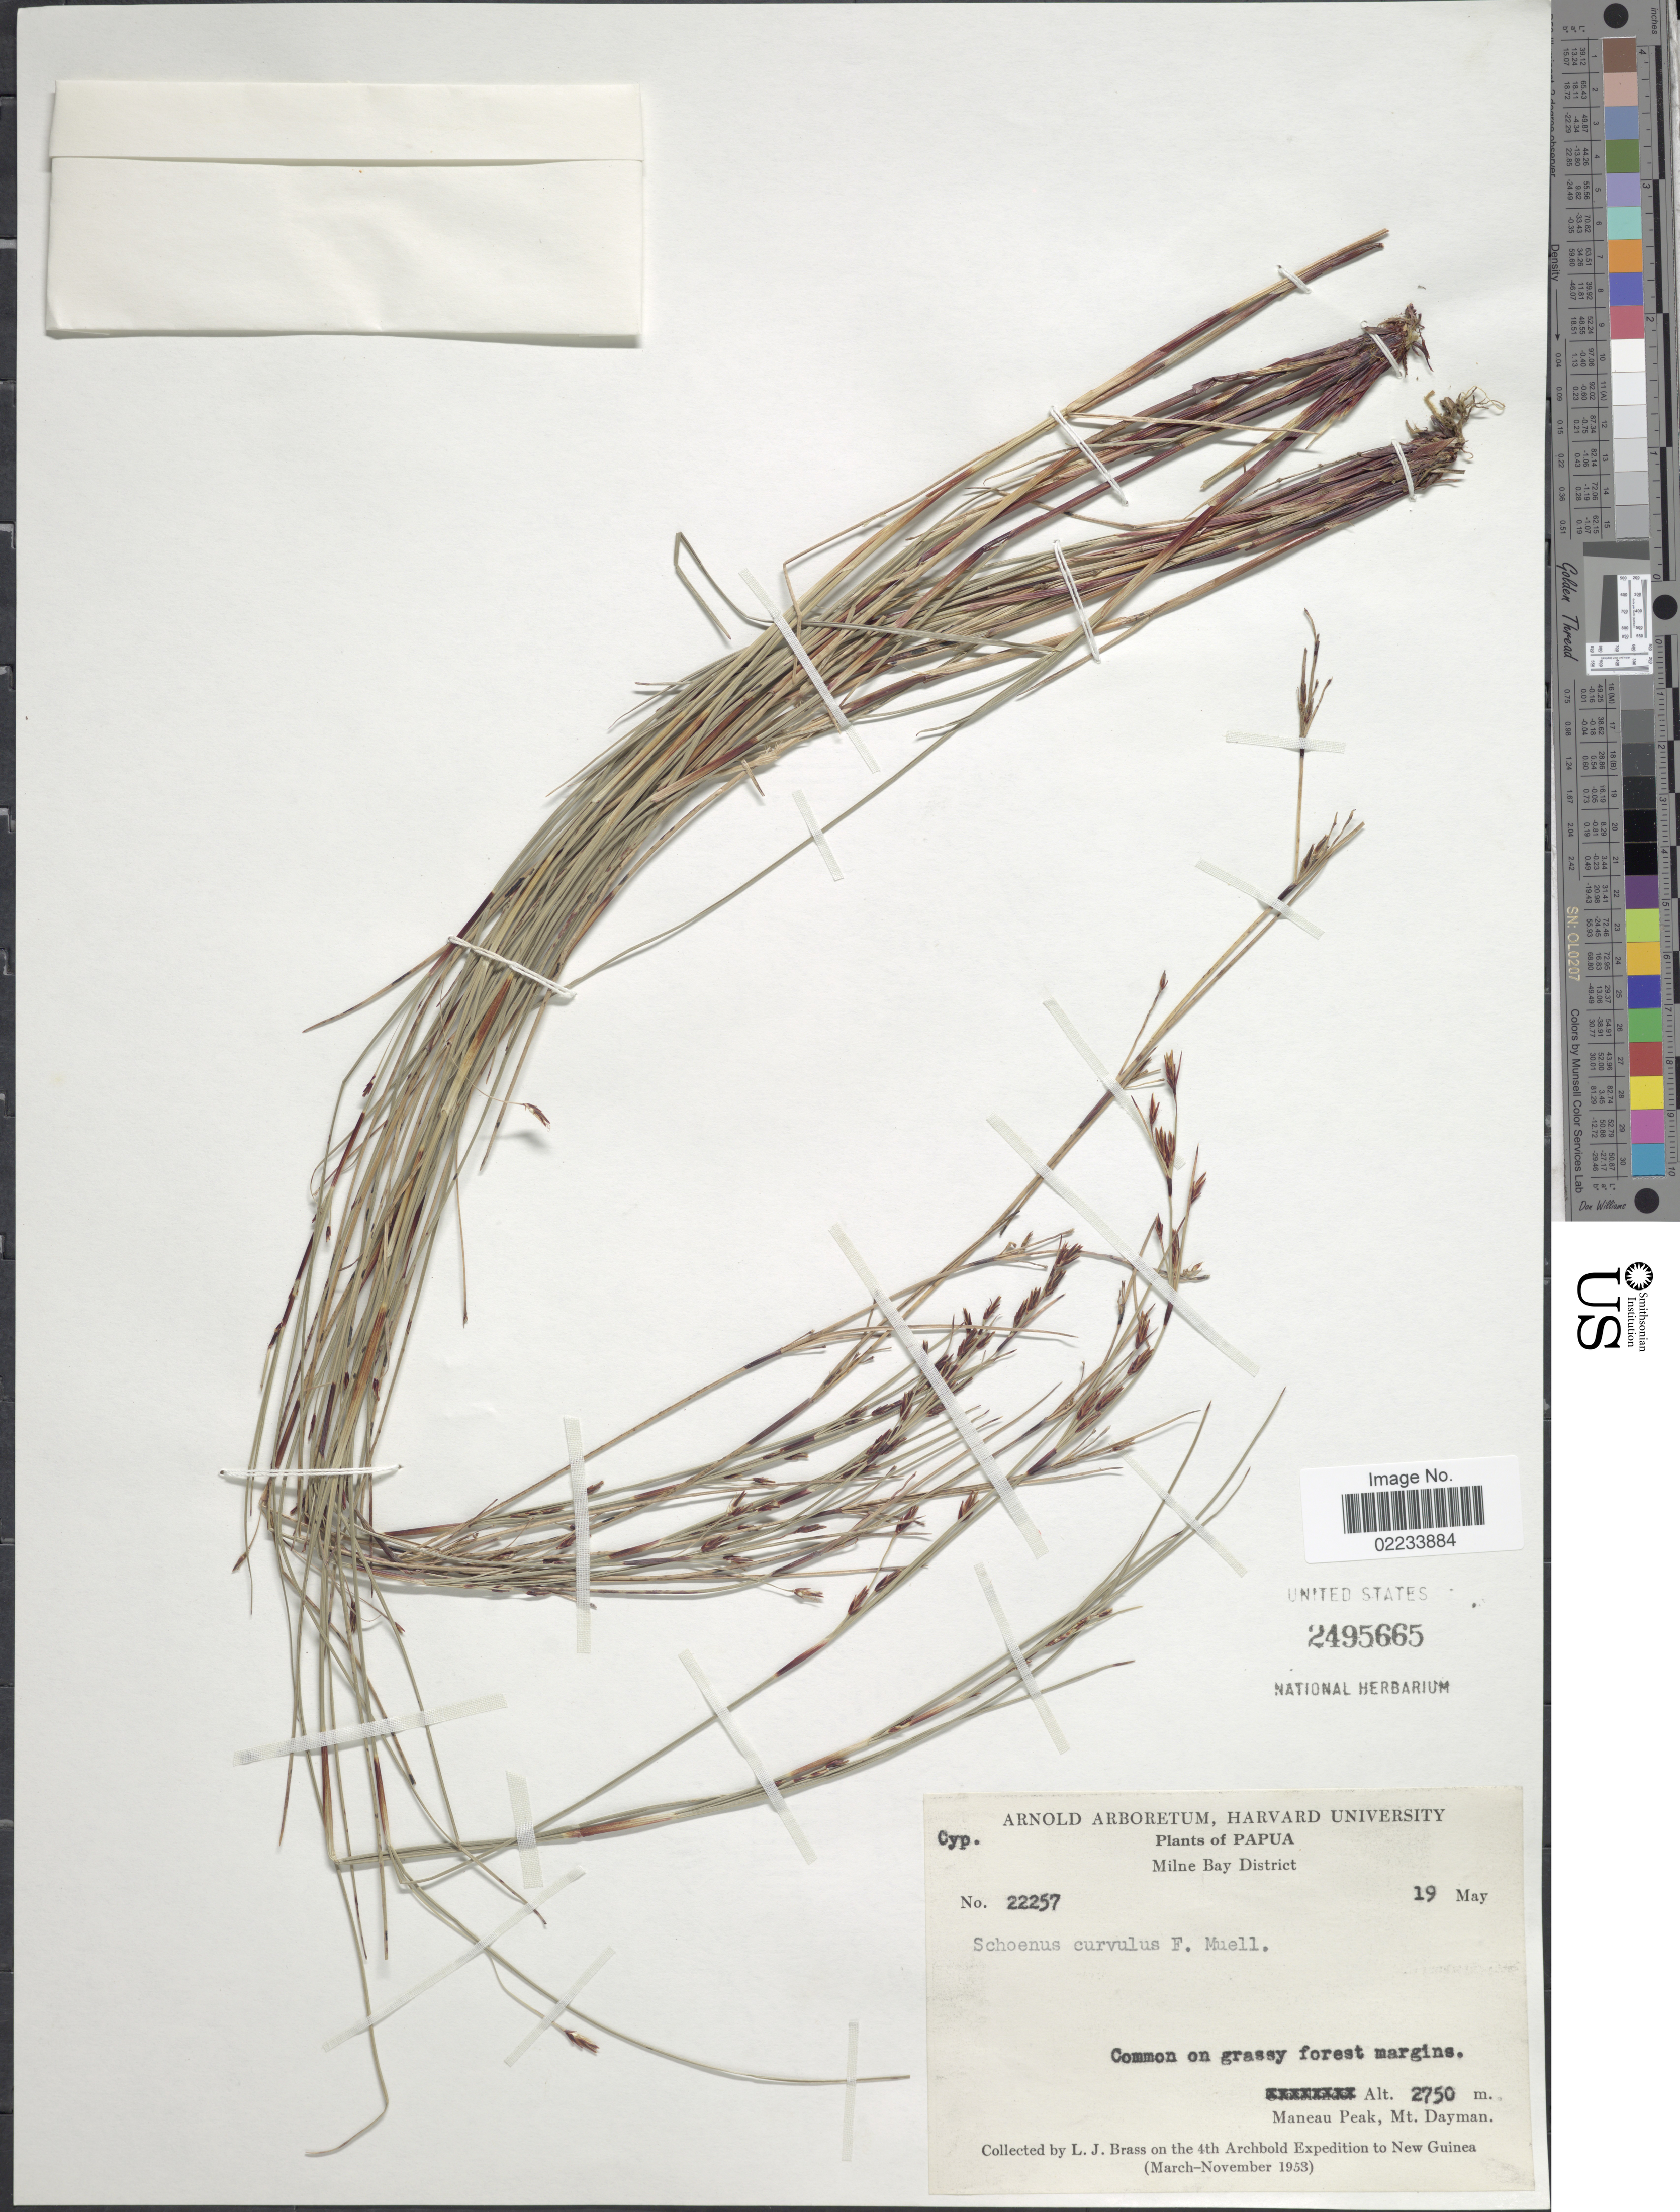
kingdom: Plantae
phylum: Tracheophyta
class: Liliopsida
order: Poales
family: Cyperaceae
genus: Schoenus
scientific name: Schoenus curvulus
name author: F. Muell.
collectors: L. J. Brass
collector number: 22257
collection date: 1953-05-19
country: Papua New Guinea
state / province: Milne Bay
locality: Milne Bay District, Common on grassy forest margins, Maneau Peak, Mt Dayman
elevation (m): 2750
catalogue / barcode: US 2495665